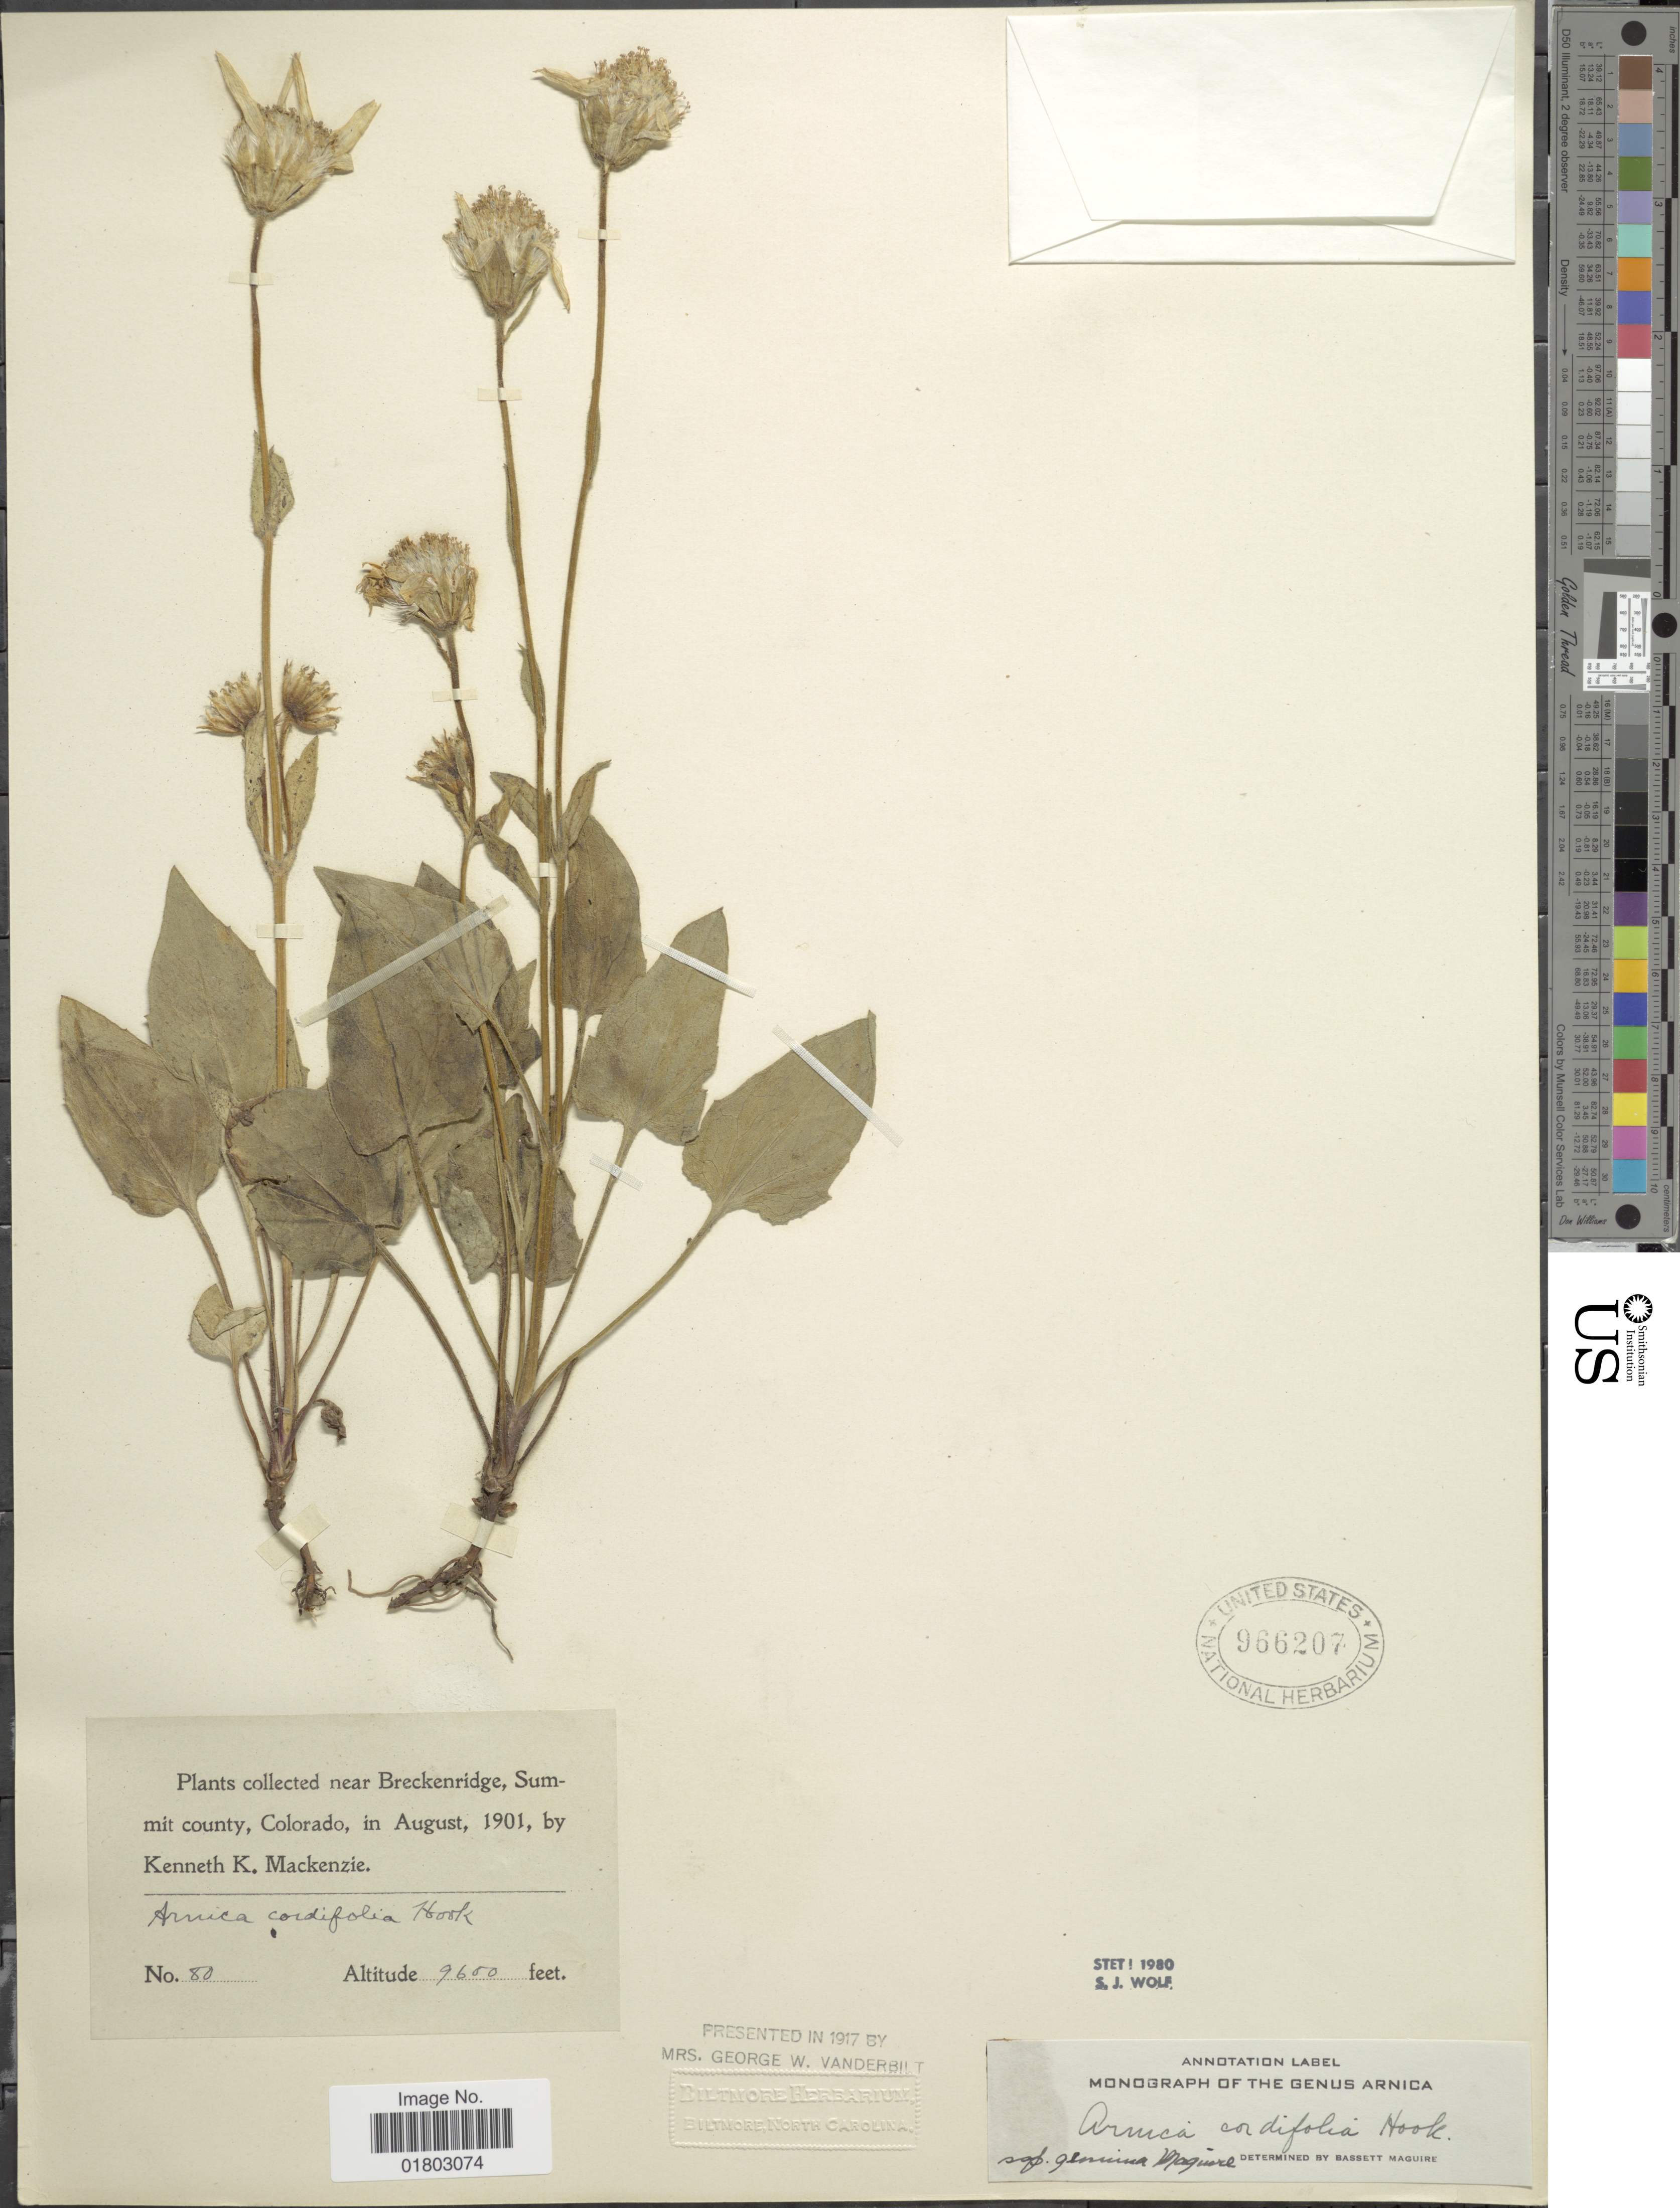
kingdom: Plantae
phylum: Tracheophyta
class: Magnoliopsida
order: Asterales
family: Asteraceae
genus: Arnica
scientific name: Arnica cordifolia subsp. genuina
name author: Maguire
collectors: K. K. Mackenzie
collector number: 80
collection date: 1901-08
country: United States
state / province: Colorado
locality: Near Breckenridge, Summit county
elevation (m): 2941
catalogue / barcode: US 966207